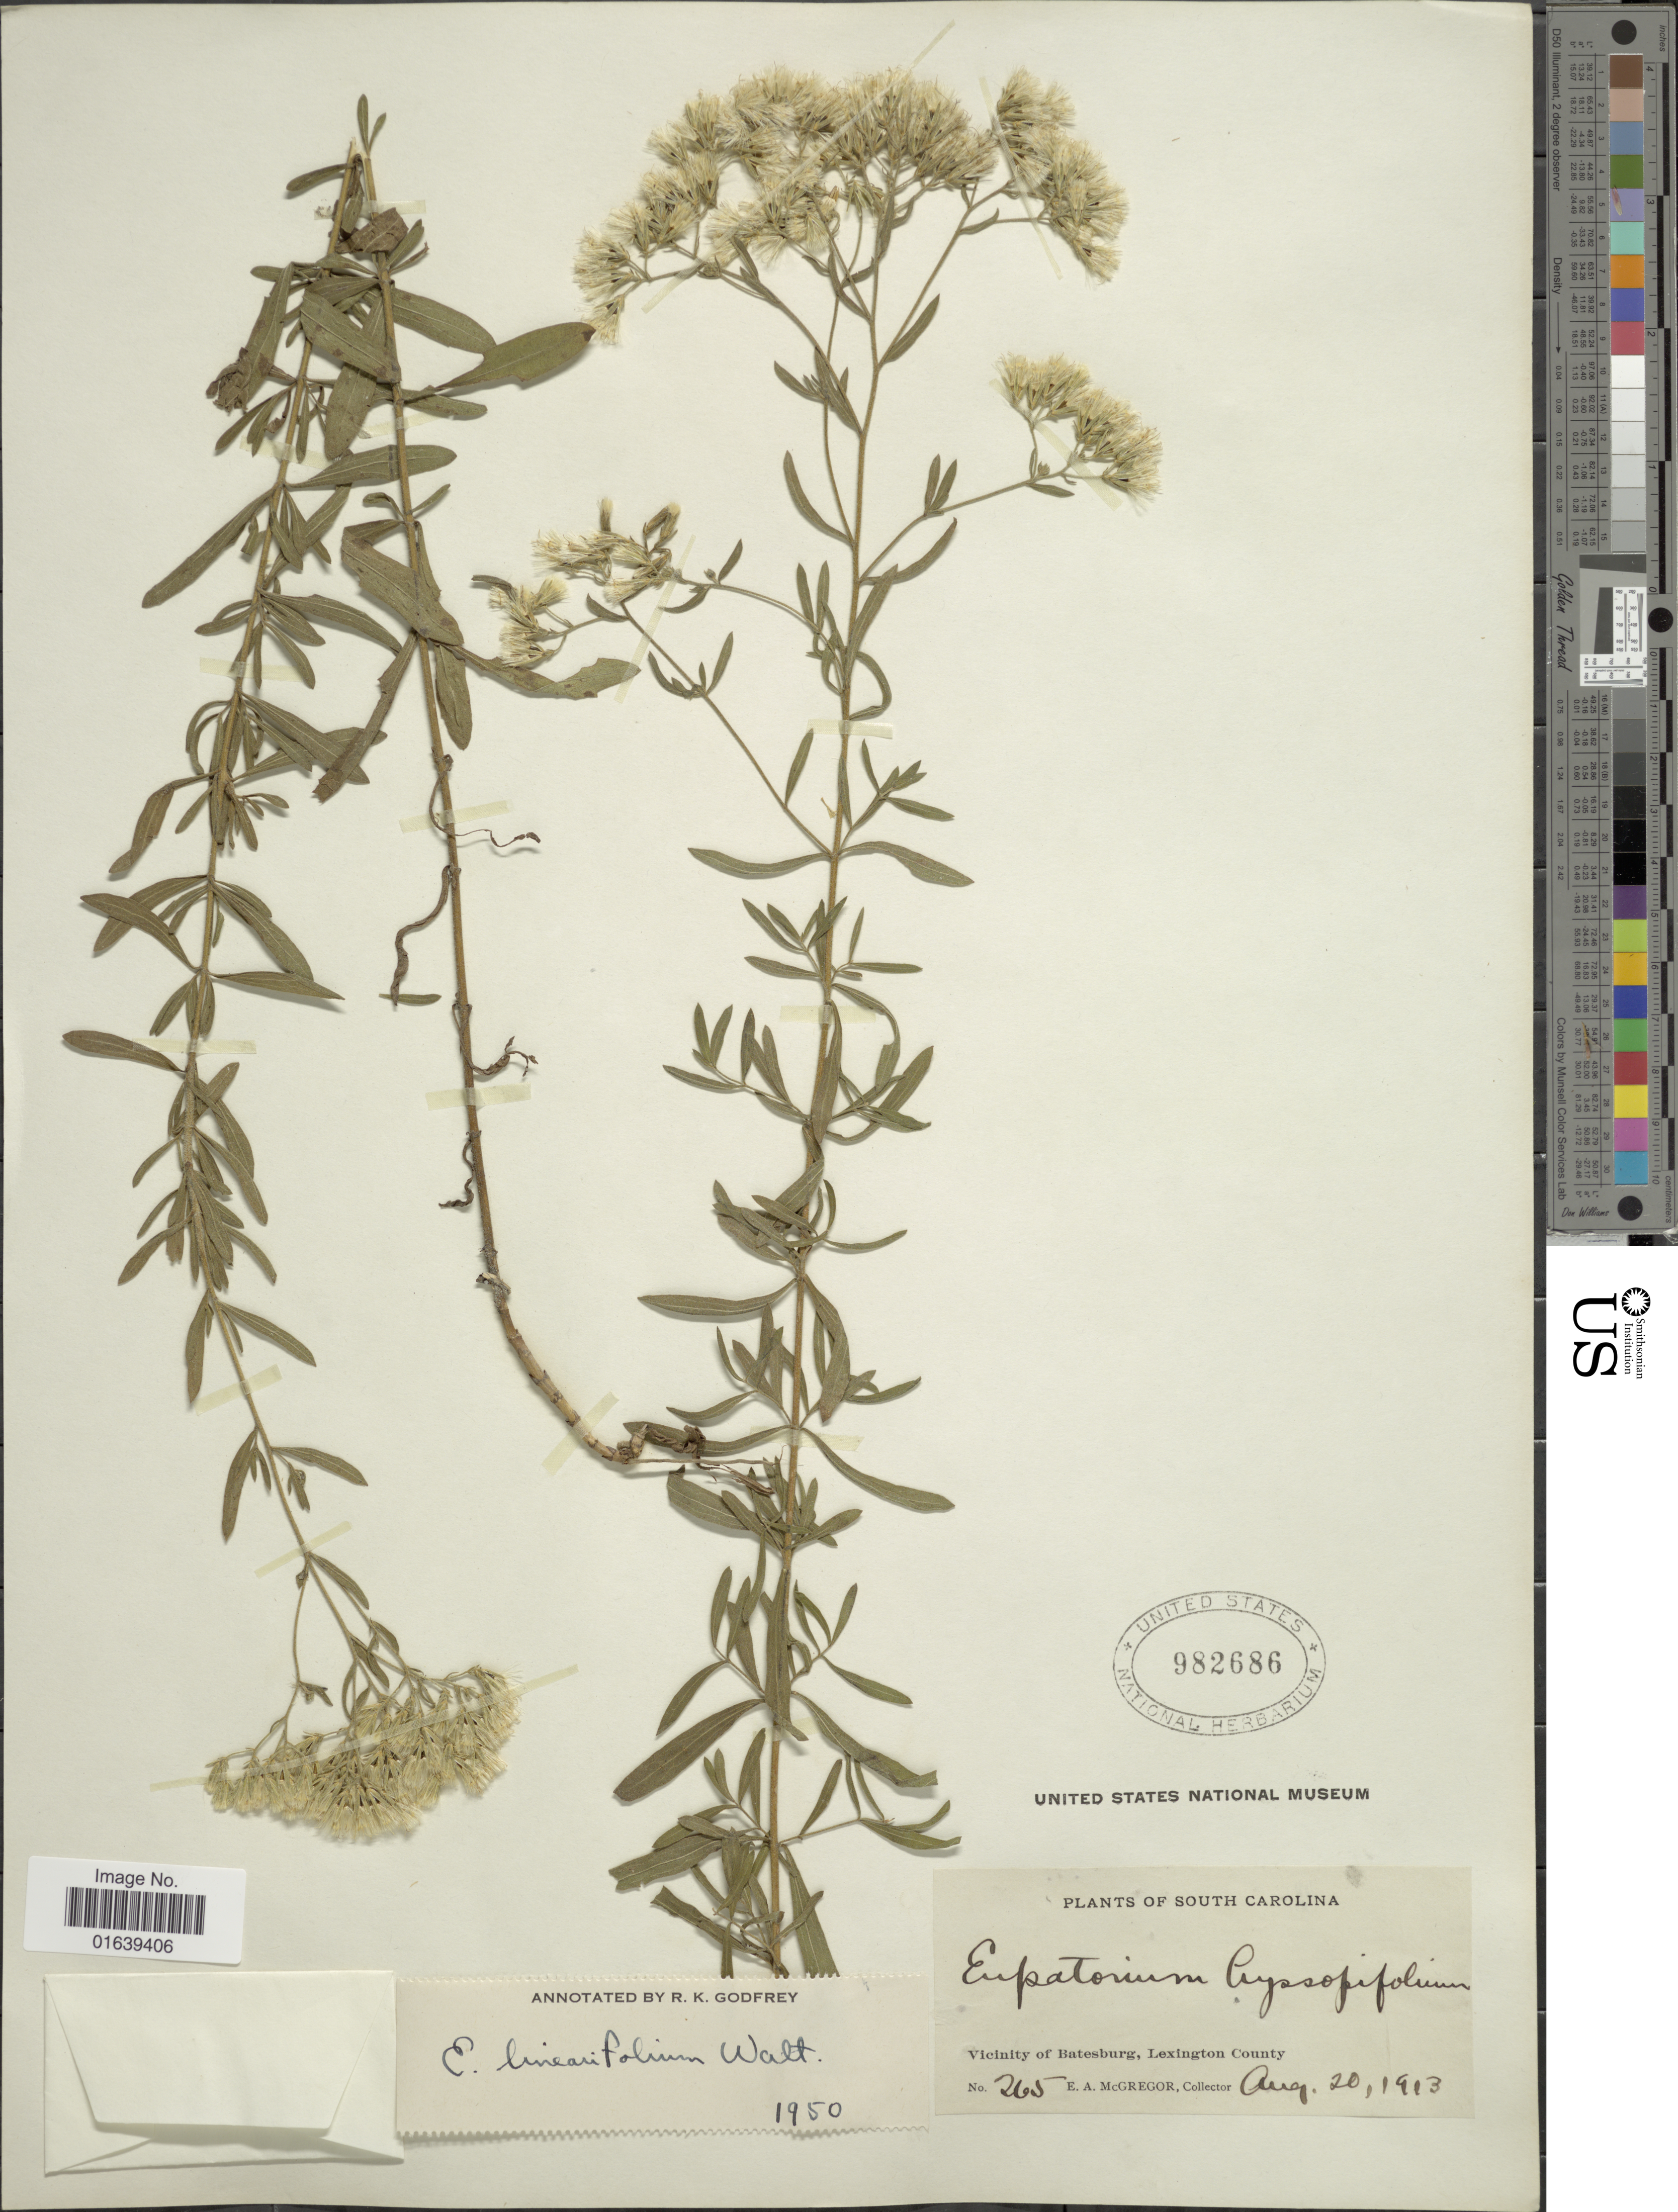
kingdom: Plantae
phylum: Tracheophyta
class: Magnoliopsida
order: Asterales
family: Asteraceae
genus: Eupatorium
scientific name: Eupatorium linearifolium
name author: Walter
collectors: E. A. McGregor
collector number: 265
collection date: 1913-08-20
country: United States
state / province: South Carolina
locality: South Carolina. Vicinity of Batesburg, Lexington County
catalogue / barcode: US 982686